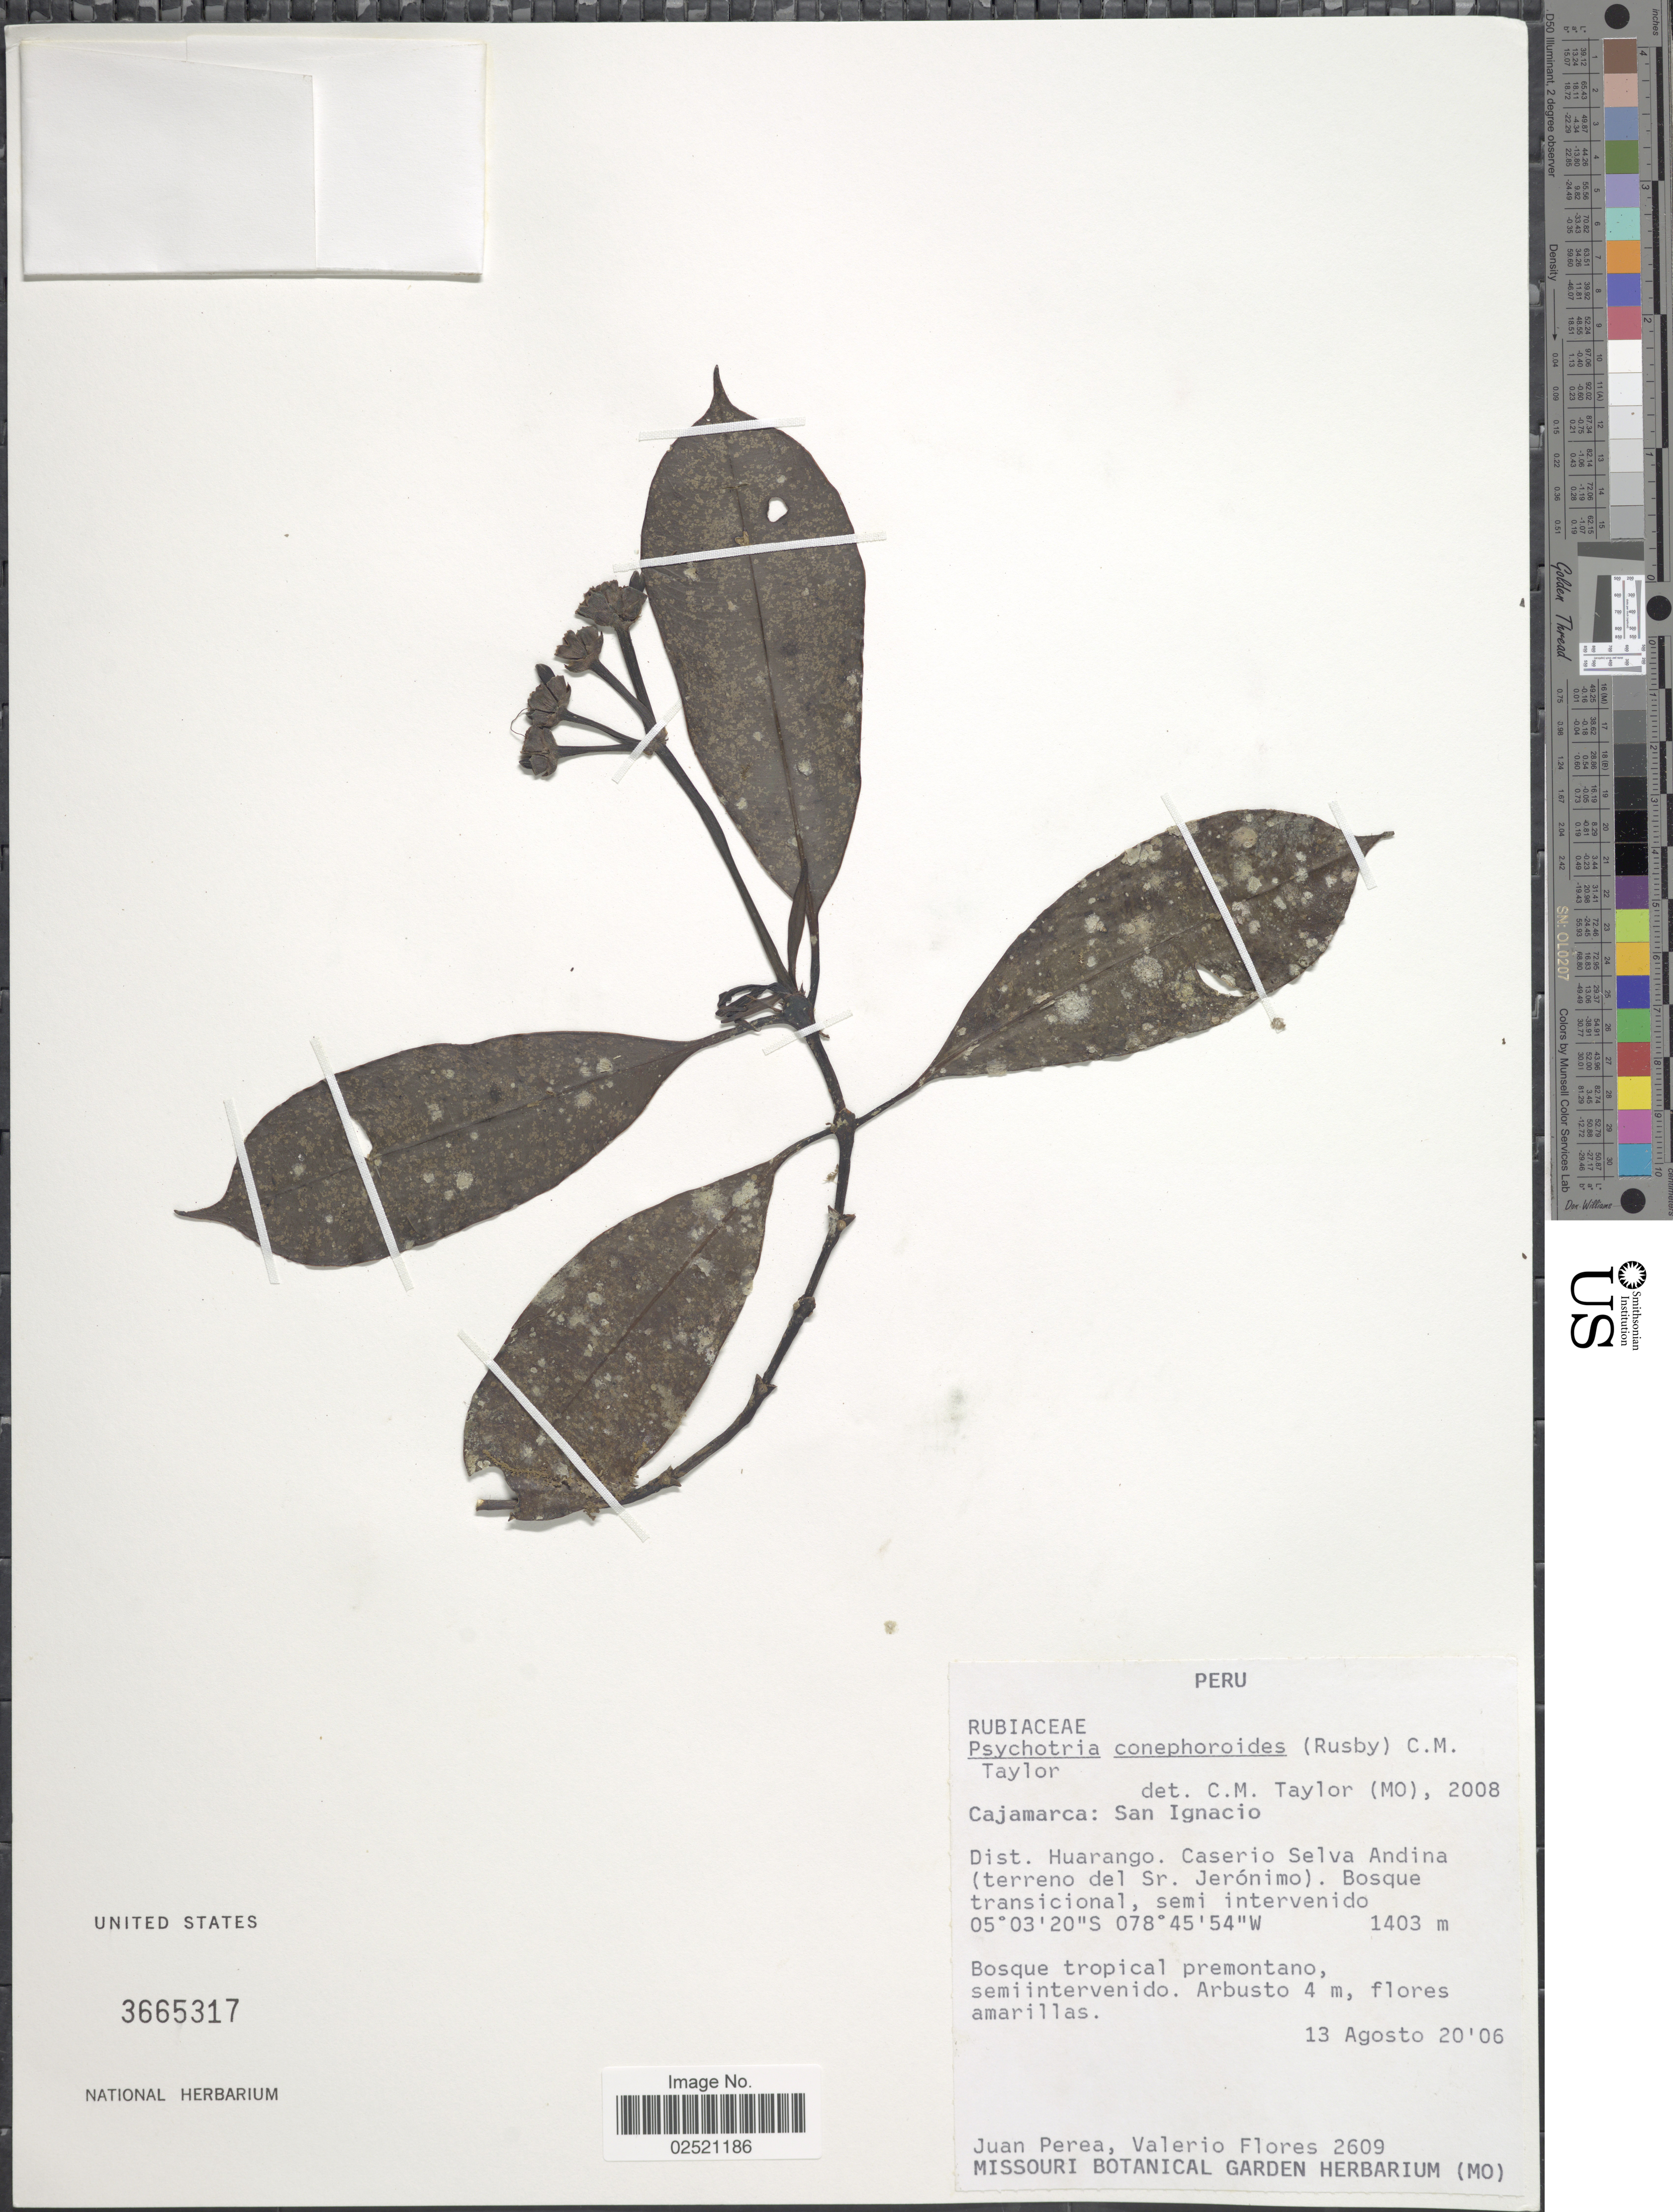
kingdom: Plantae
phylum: Tracheophyta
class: Magnoliopsida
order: Gentianales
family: Rubiaceae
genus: Psychotria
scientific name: Psychotria conephoroides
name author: (Rusby) C.M. Taylor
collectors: J. Perea & V. Flores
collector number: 2609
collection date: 2006-08-13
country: Peru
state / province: Cajamarca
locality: San Ignacio, Dist. Huarango, Caserio Selva Andina (terreno del Sr. Jeronimo), bosque transicional, semi intervenido.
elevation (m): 1403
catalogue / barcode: US 3665317